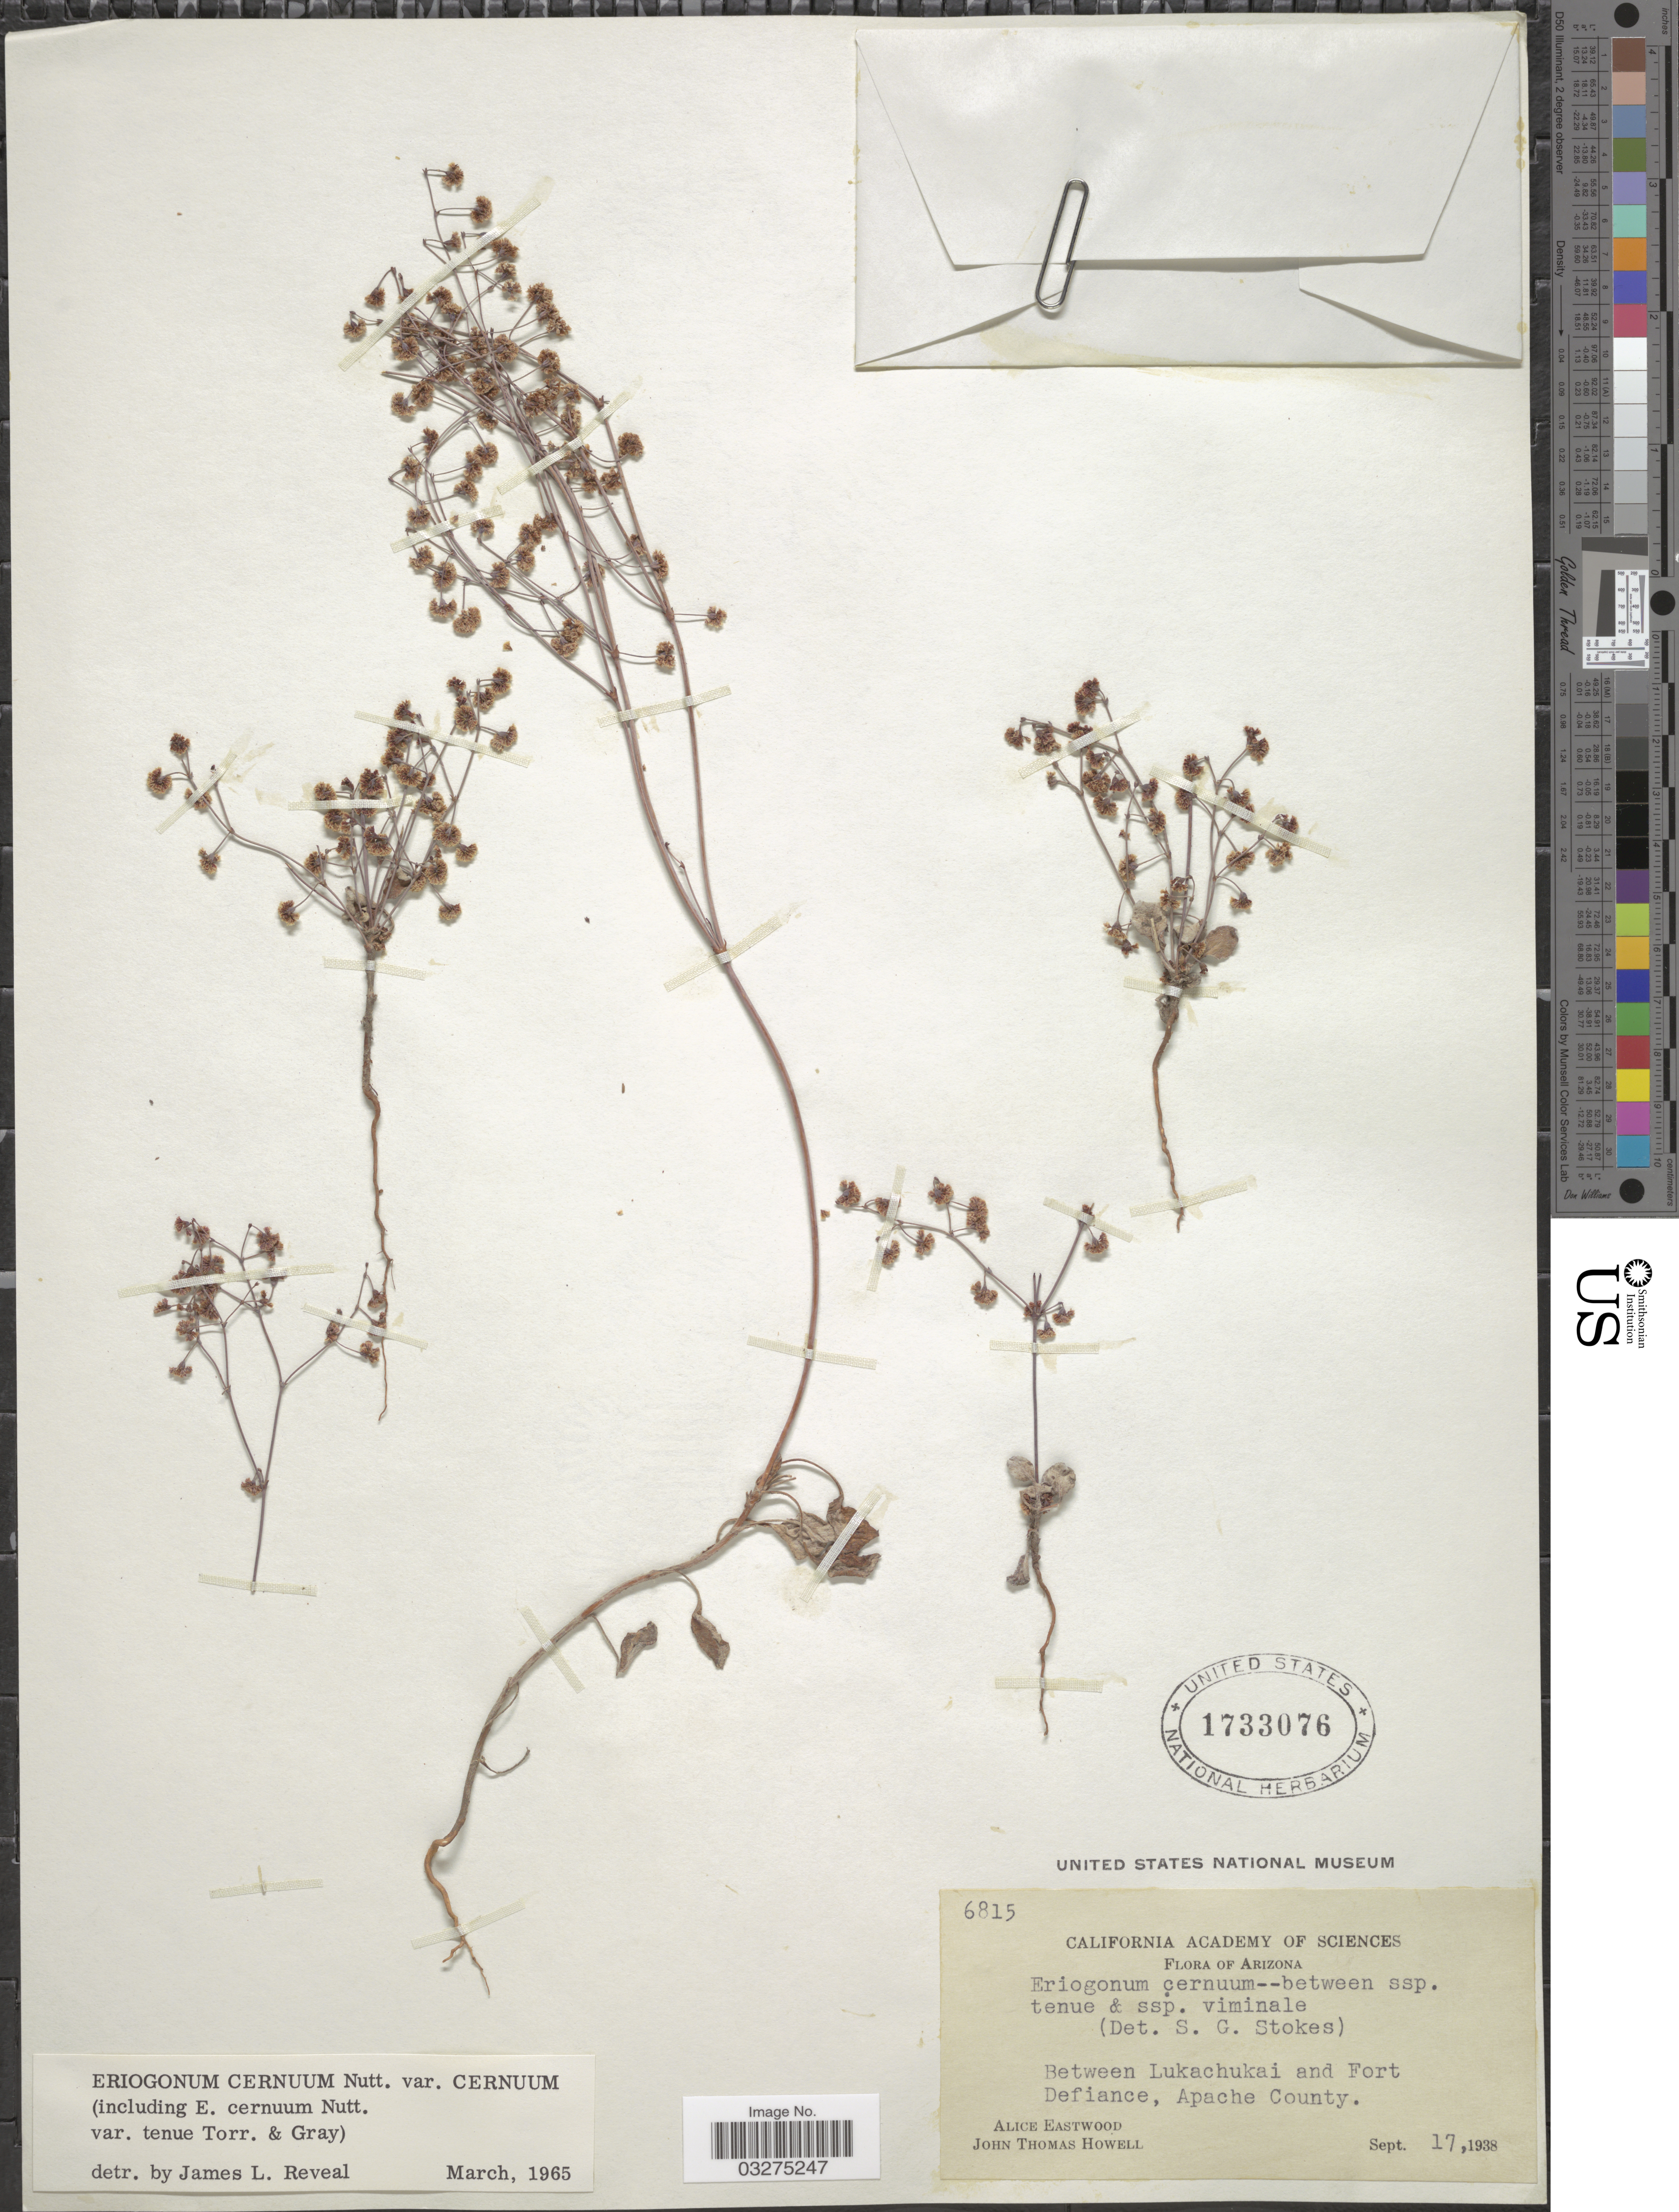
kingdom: Plantae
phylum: Tracheophyta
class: Magnoliopsida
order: Caryophyllales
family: Polygonaceae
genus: Eriogonum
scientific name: Eriogonum cernuum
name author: Nutt.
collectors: A. Eastwood & J. T. Howell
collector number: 6815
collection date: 1938-09-17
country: United States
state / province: Arizona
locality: Between Lukachukai and Fort Defiance, Apache County.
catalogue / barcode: US 1733076